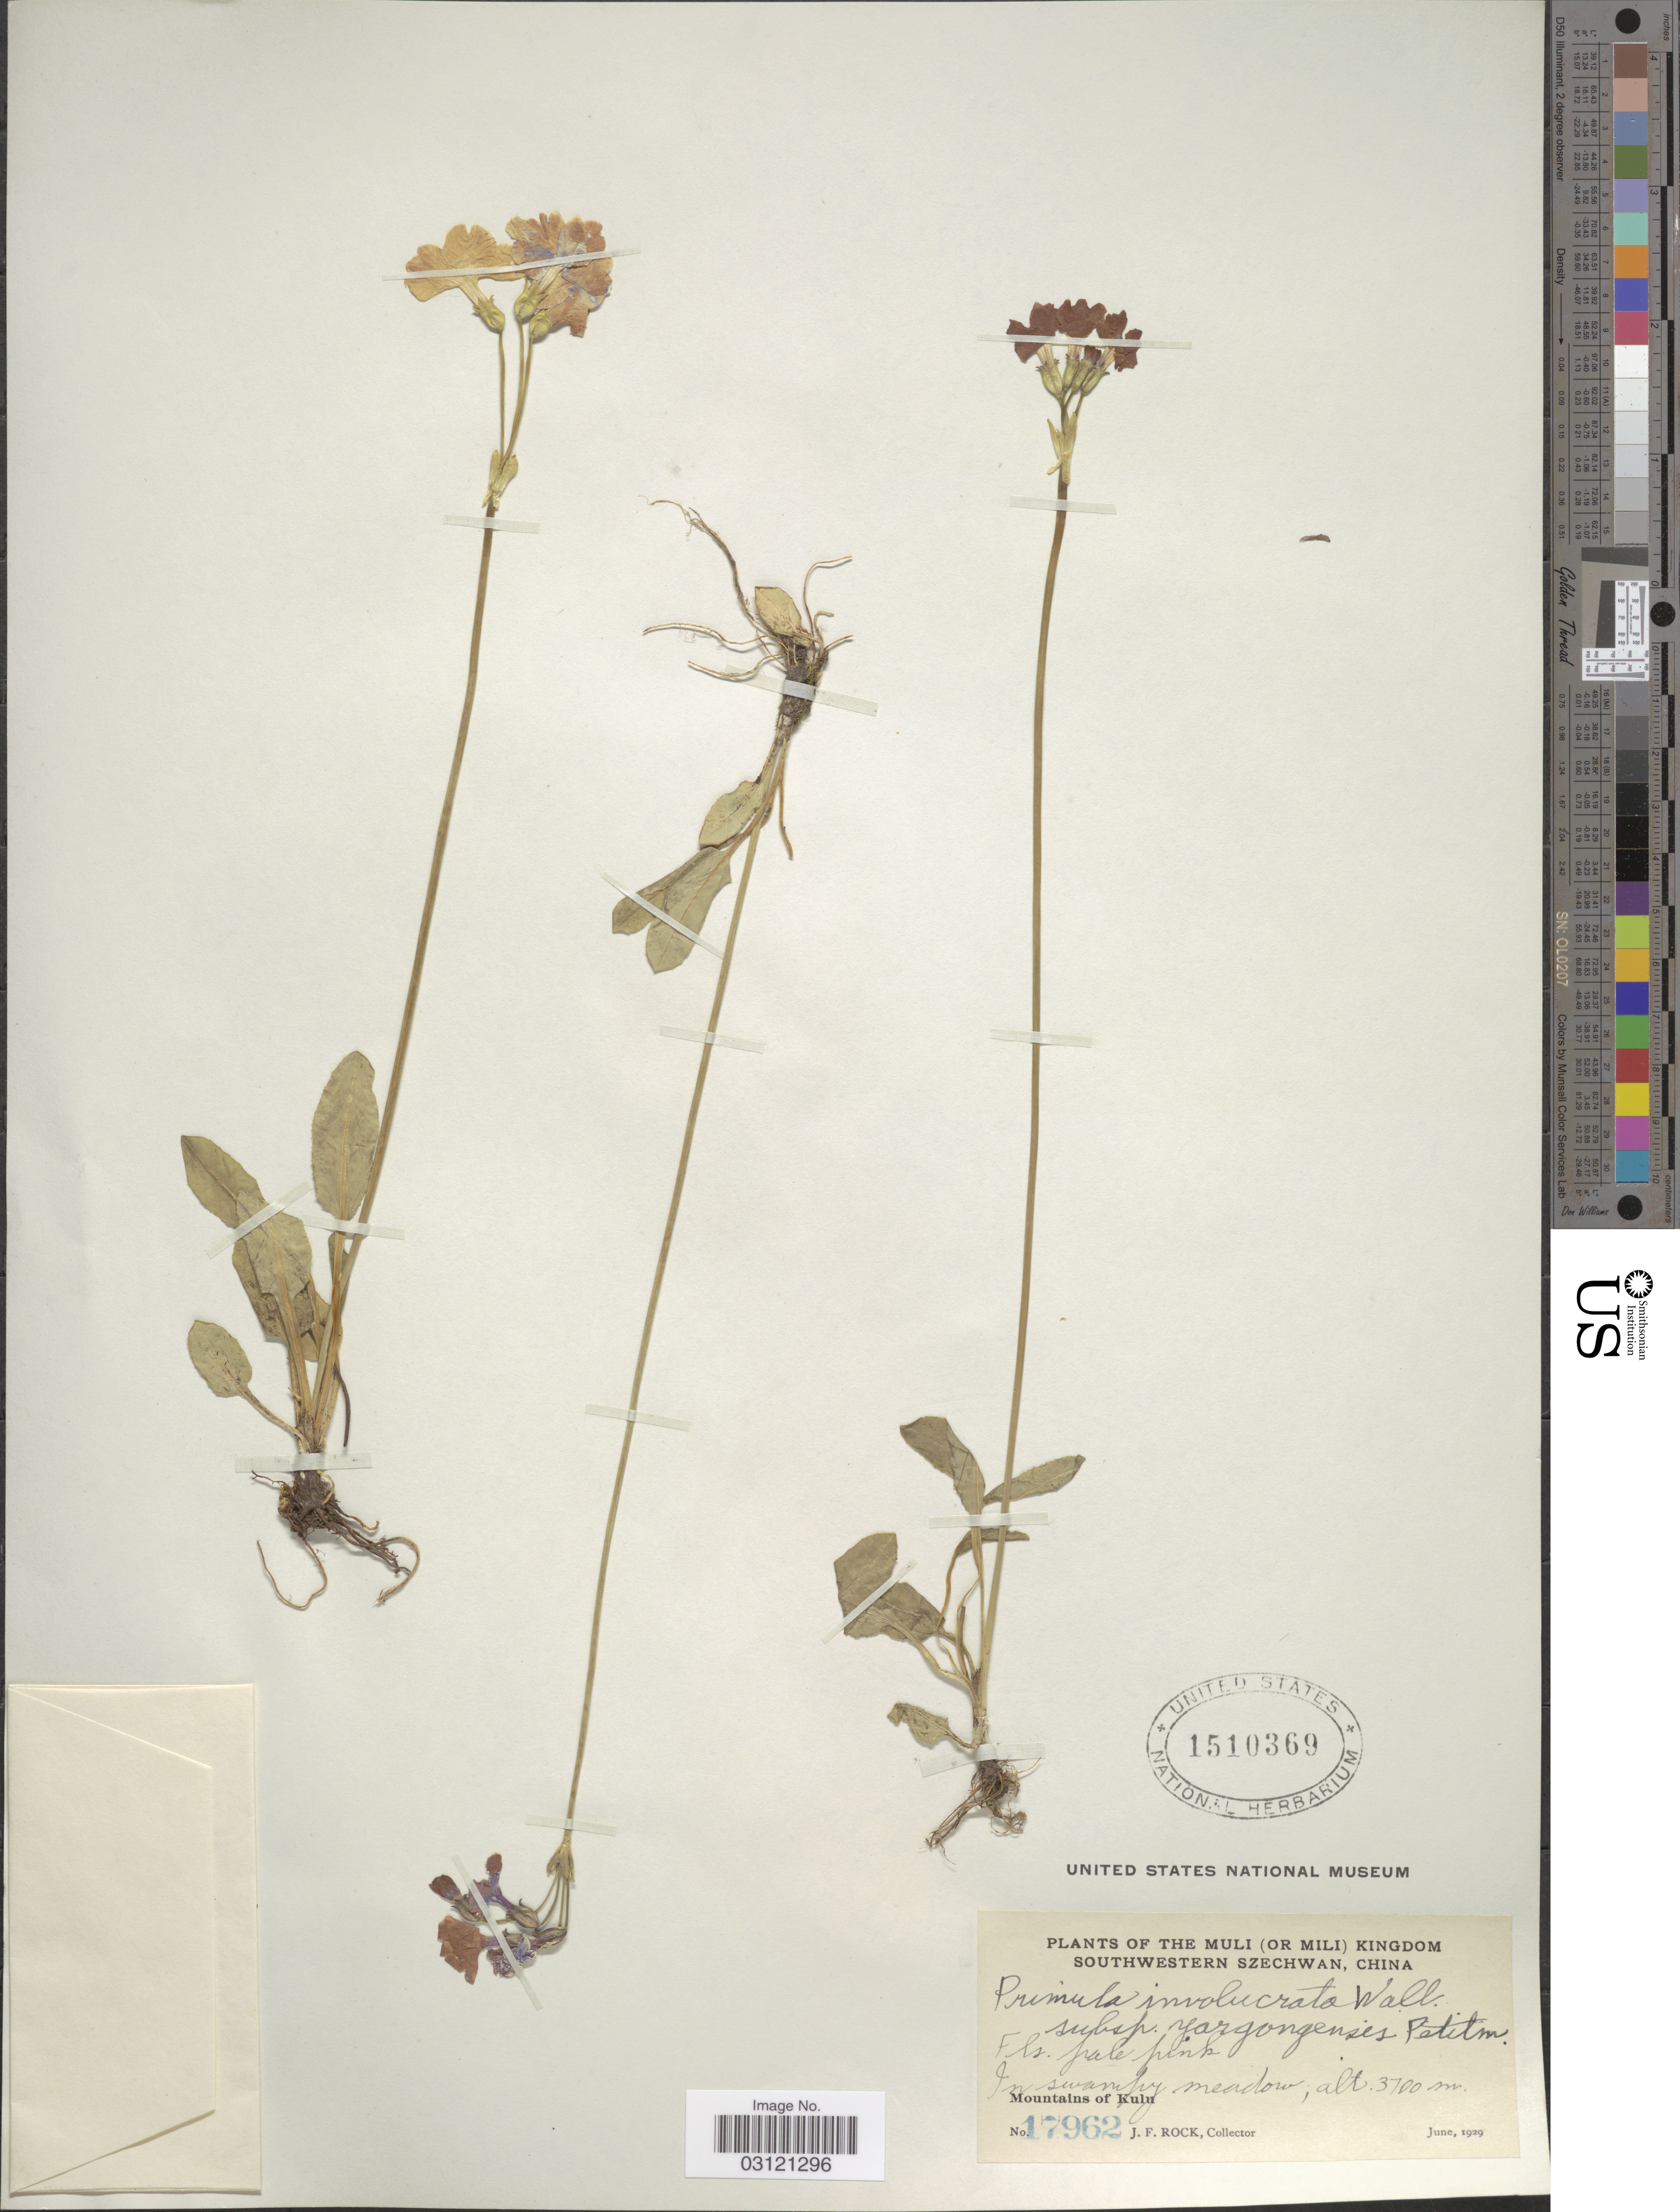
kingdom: Plantae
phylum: Tracheophyta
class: Magnoliopsida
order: Ericales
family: Primulaceae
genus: Primula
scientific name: Primula involucrata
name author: Wall. ex Duby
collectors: J. Rock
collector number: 17962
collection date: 1929-06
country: China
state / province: Sichuan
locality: The Muli (Or Mili) Kingdom, Southwestern Szechwan, Mountains of Kulu.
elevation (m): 3700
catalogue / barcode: US 1510369